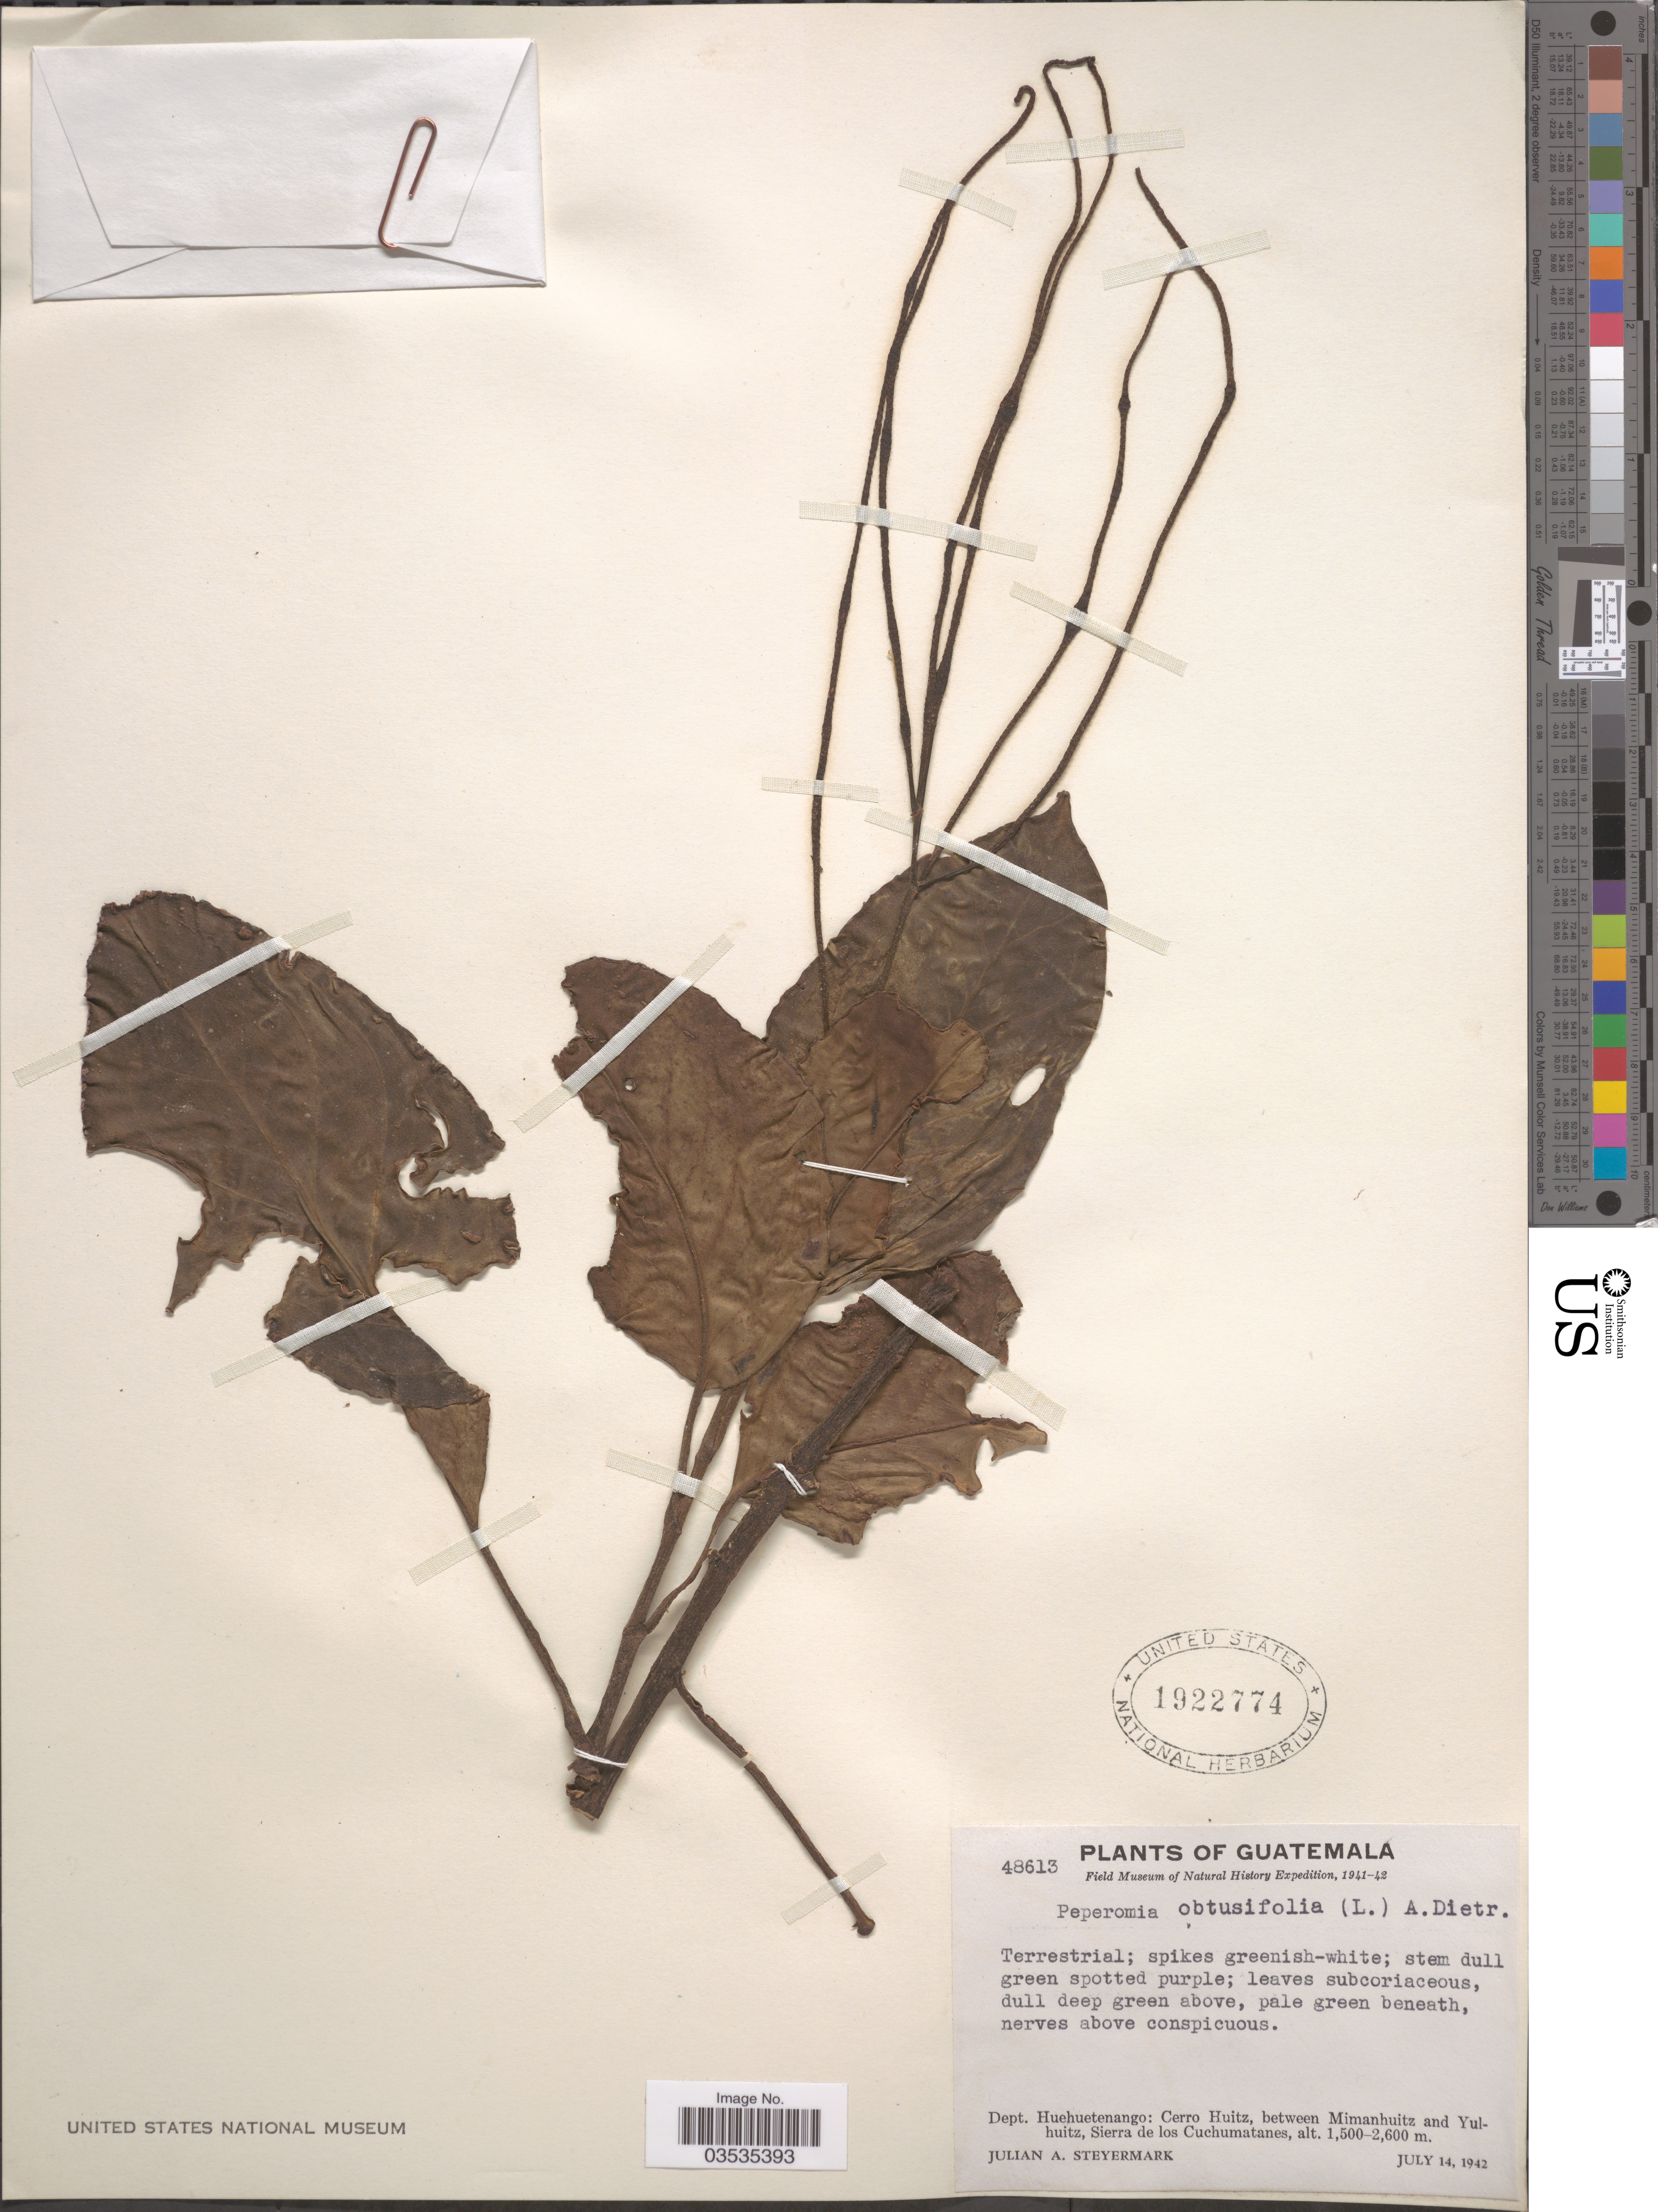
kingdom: Plantae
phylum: Tracheophyta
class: Magnoliopsida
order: Piperales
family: Piperaceae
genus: Peperomia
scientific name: Peperomia striata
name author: Ruiz & Pav.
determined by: Jiménez, José Estaban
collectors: J. Steyermark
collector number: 48613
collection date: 1942-07-14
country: Guatemala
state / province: Huehuetenango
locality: Dept. Huehuetenango: Cerro Huitz, between Mimanhuitz and Yulhuitz, Sierra de los Cuchumatanes.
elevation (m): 1500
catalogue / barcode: US 1922774